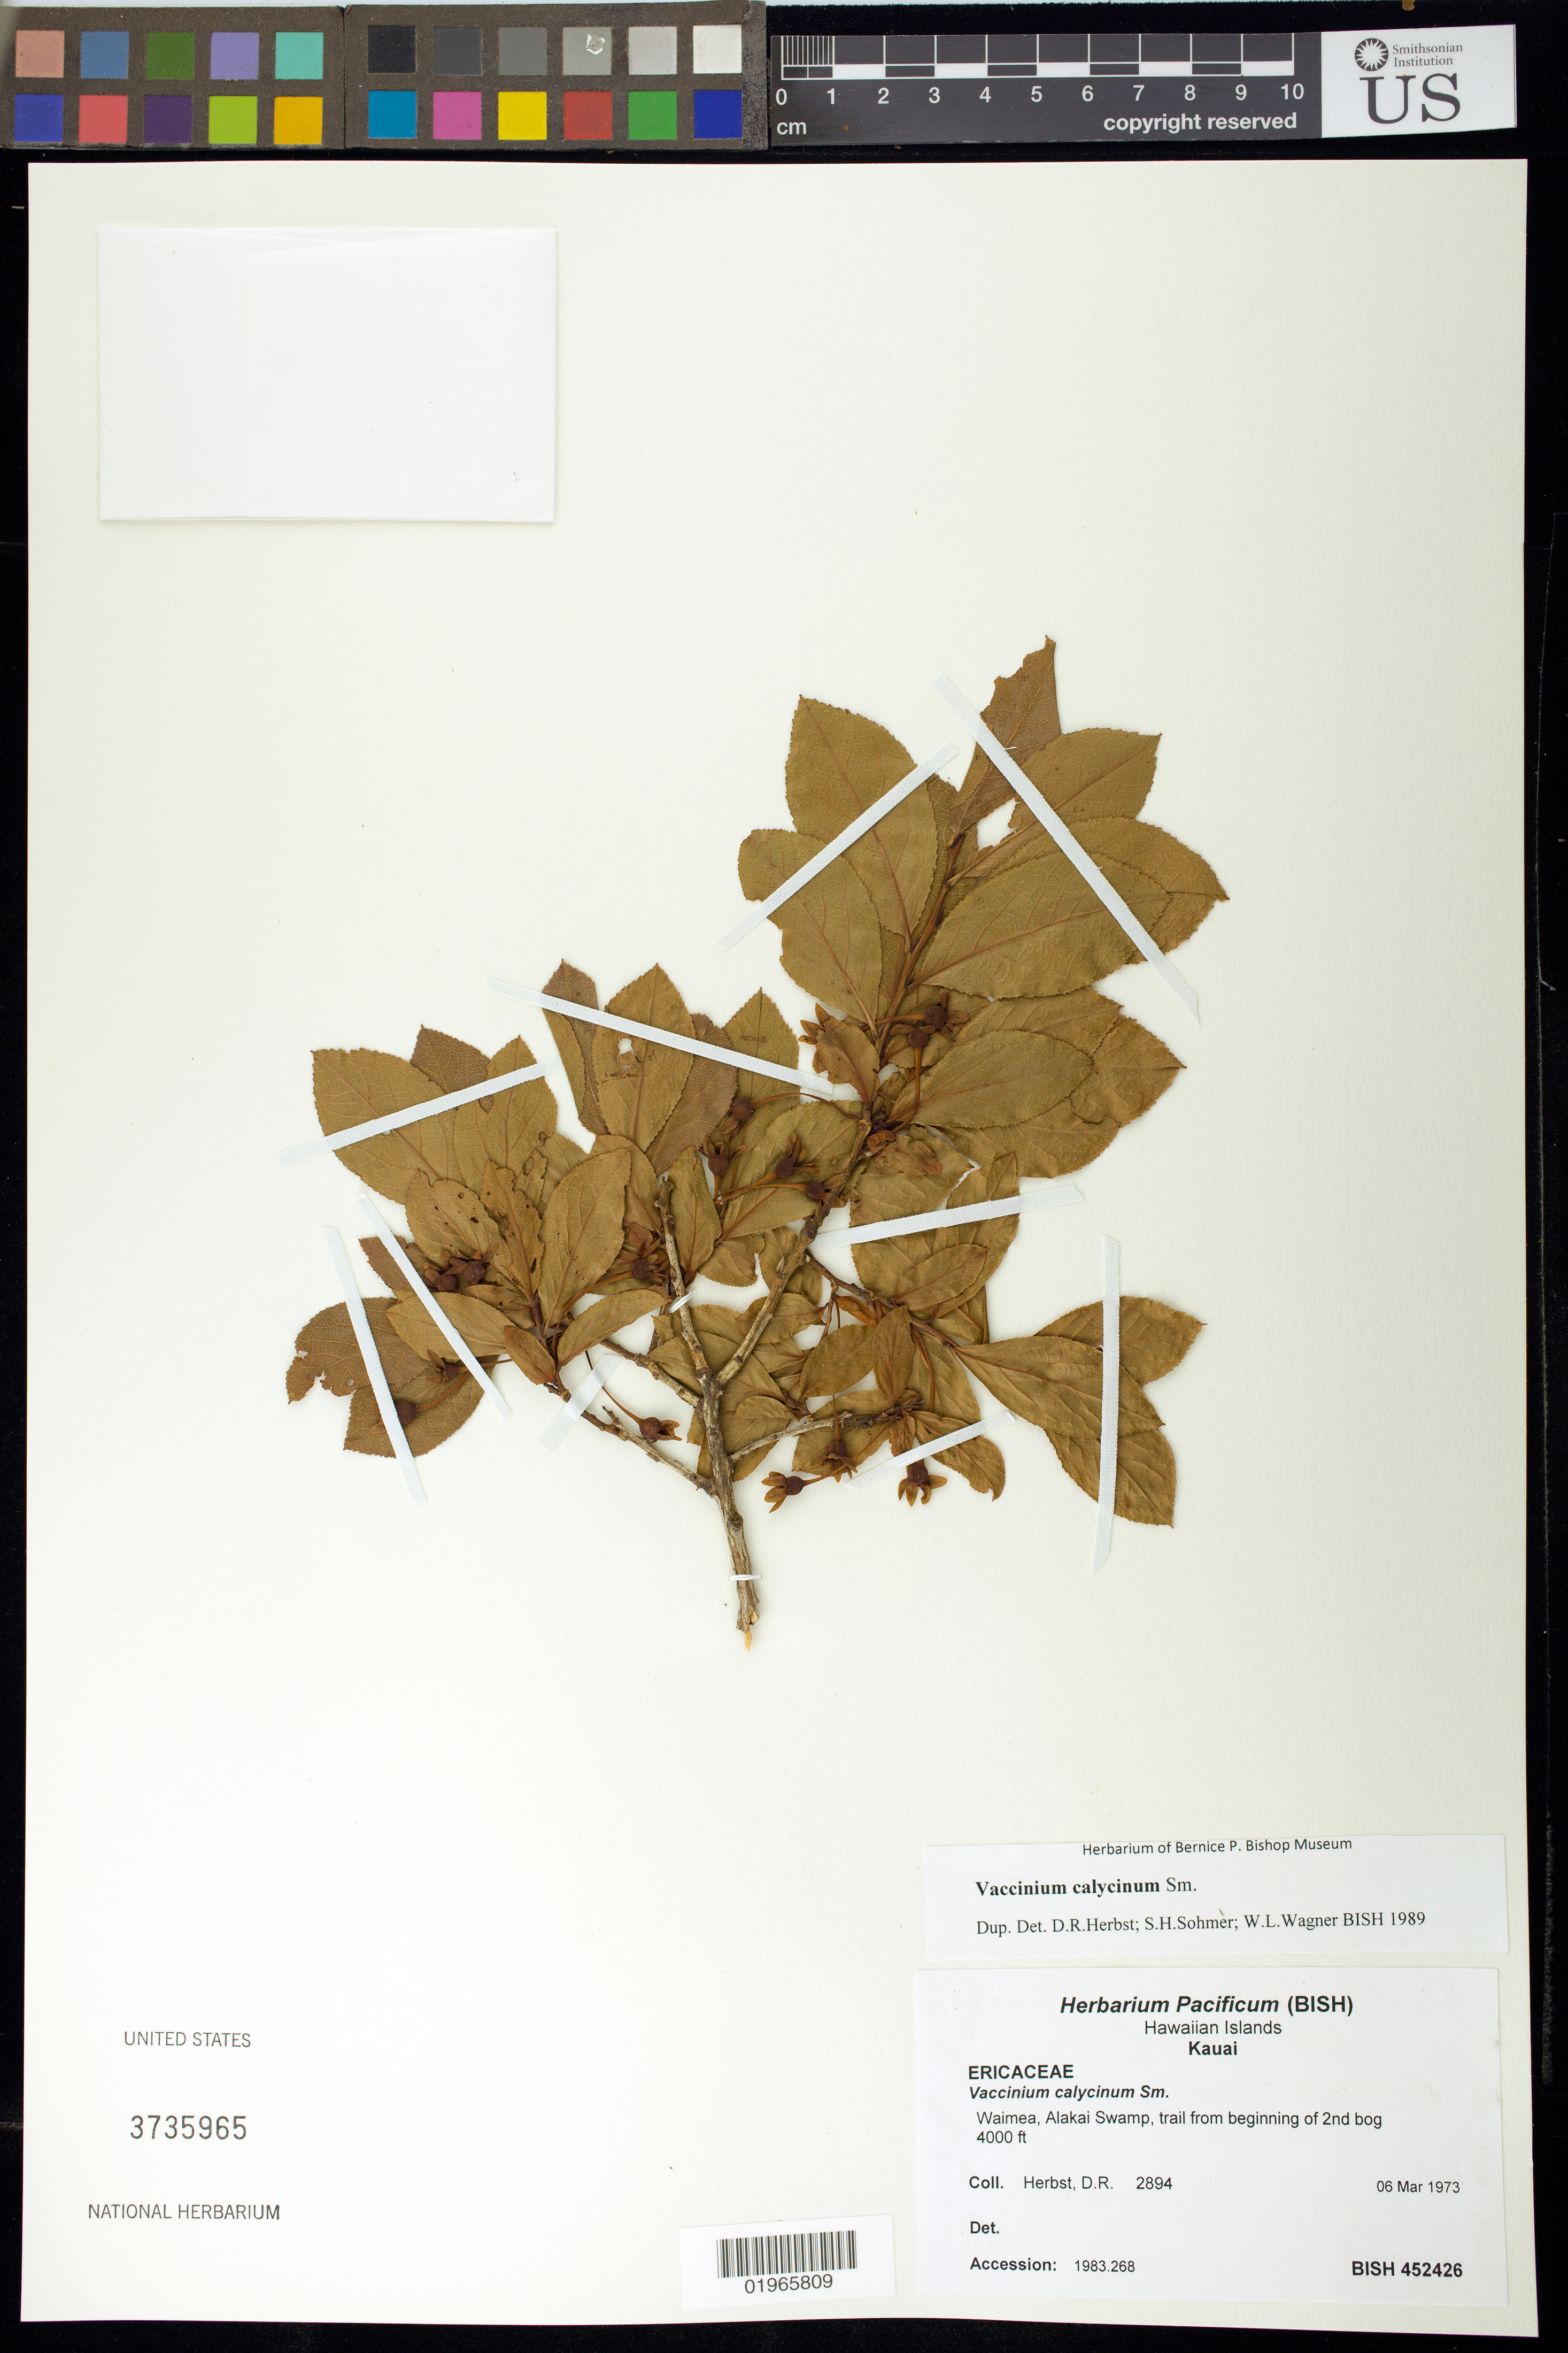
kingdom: Plantae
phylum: Tracheophyta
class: Magnoliopsida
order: Ericales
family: Ericaceae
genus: Vaccinium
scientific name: Vaccinium calycinum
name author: Sm.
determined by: Herbst, D. R.; Sohmer, S. H.; Wagner, W. L.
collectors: D. R. Herbst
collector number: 2894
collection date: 1973-03-06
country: United States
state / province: Hawaii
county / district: Kauai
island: Kaua'i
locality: Waimea District, Alaka'i Swamp, trail from beginning of 2nd bog.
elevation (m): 1219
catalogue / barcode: US 3735965